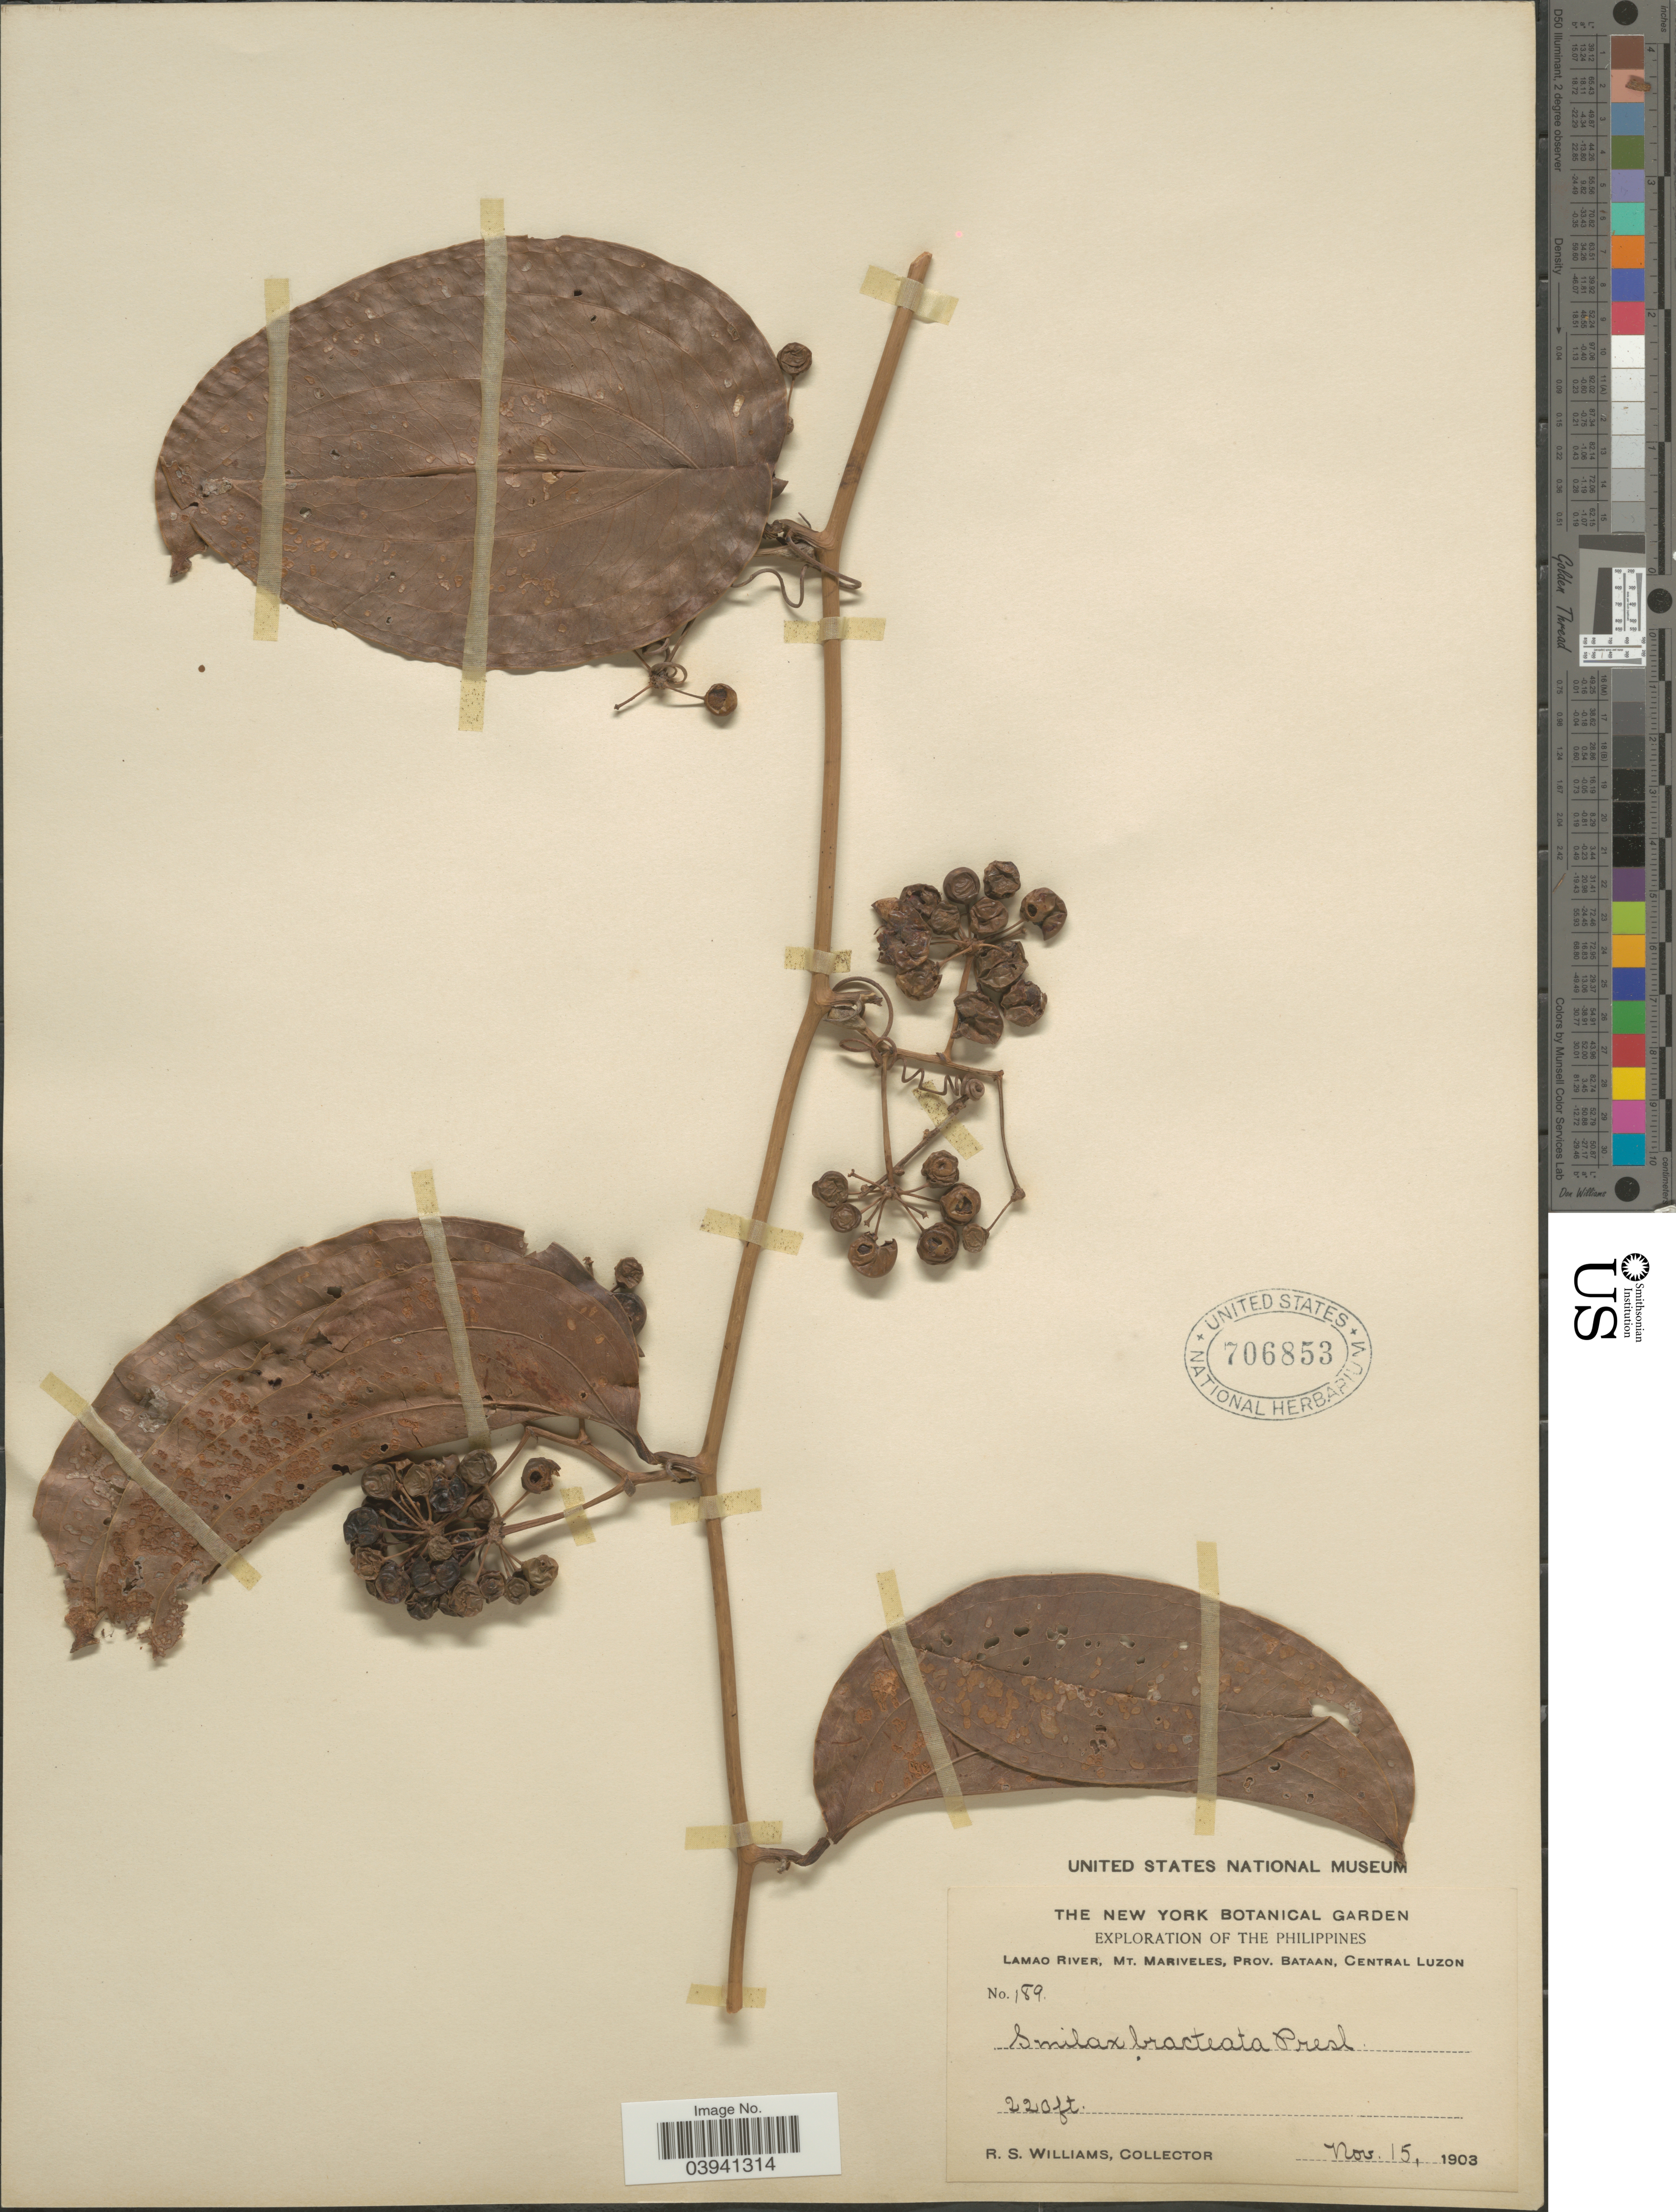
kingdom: Plantae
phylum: Tracheophyta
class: Liliopsida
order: Liliales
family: Smilacaceae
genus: Smilax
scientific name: Smilax bracteata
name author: C. Presl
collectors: R. S. Williams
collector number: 189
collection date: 1903-11-15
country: Philippines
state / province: Central Luzon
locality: Lamao River, Mt. Mariveles, Prov. Bataan.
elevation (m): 67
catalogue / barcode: US 706853